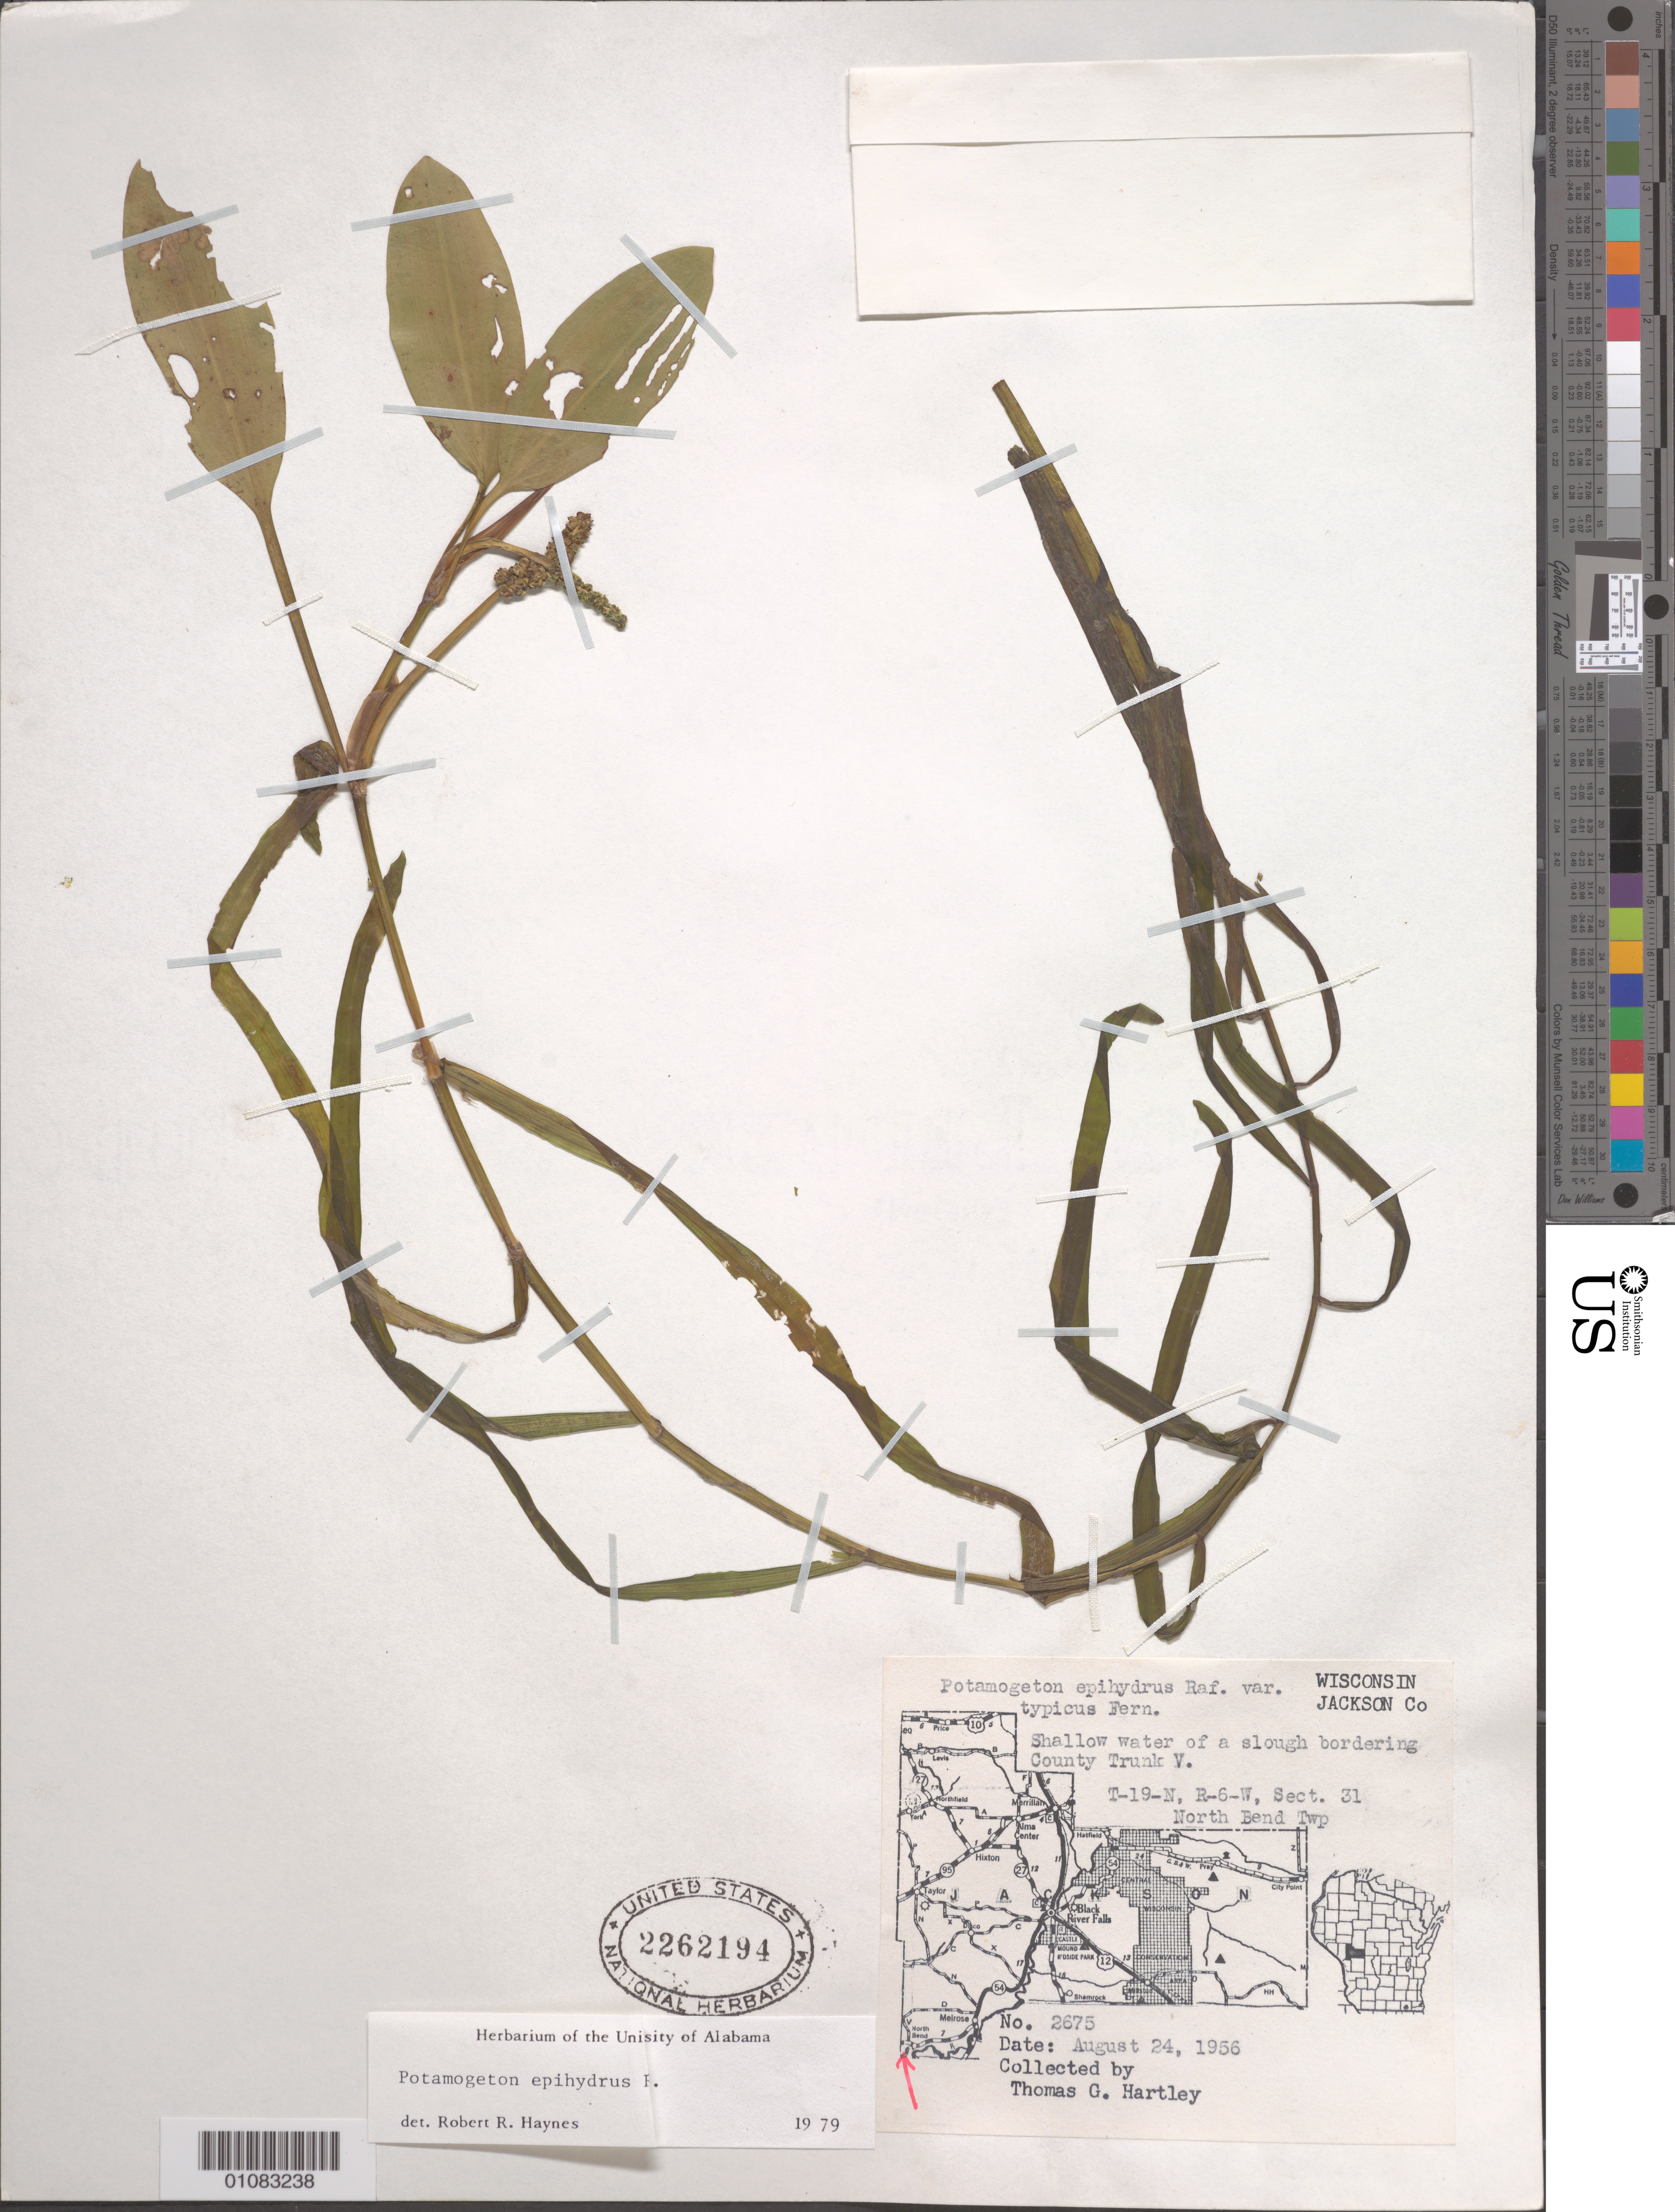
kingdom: Plantae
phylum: Tracheophyta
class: Liliopsida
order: Alismatales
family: Potamogetonaceae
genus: Potamogeton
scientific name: Potamogeton epihydrus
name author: Raf.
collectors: T. G. Hartley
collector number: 2675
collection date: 1956-08-24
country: United States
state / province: Wisconsin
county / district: Jackson County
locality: bordering County Trunk V, North Bend Twp.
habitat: Shallow water of a slough.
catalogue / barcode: US 2262194